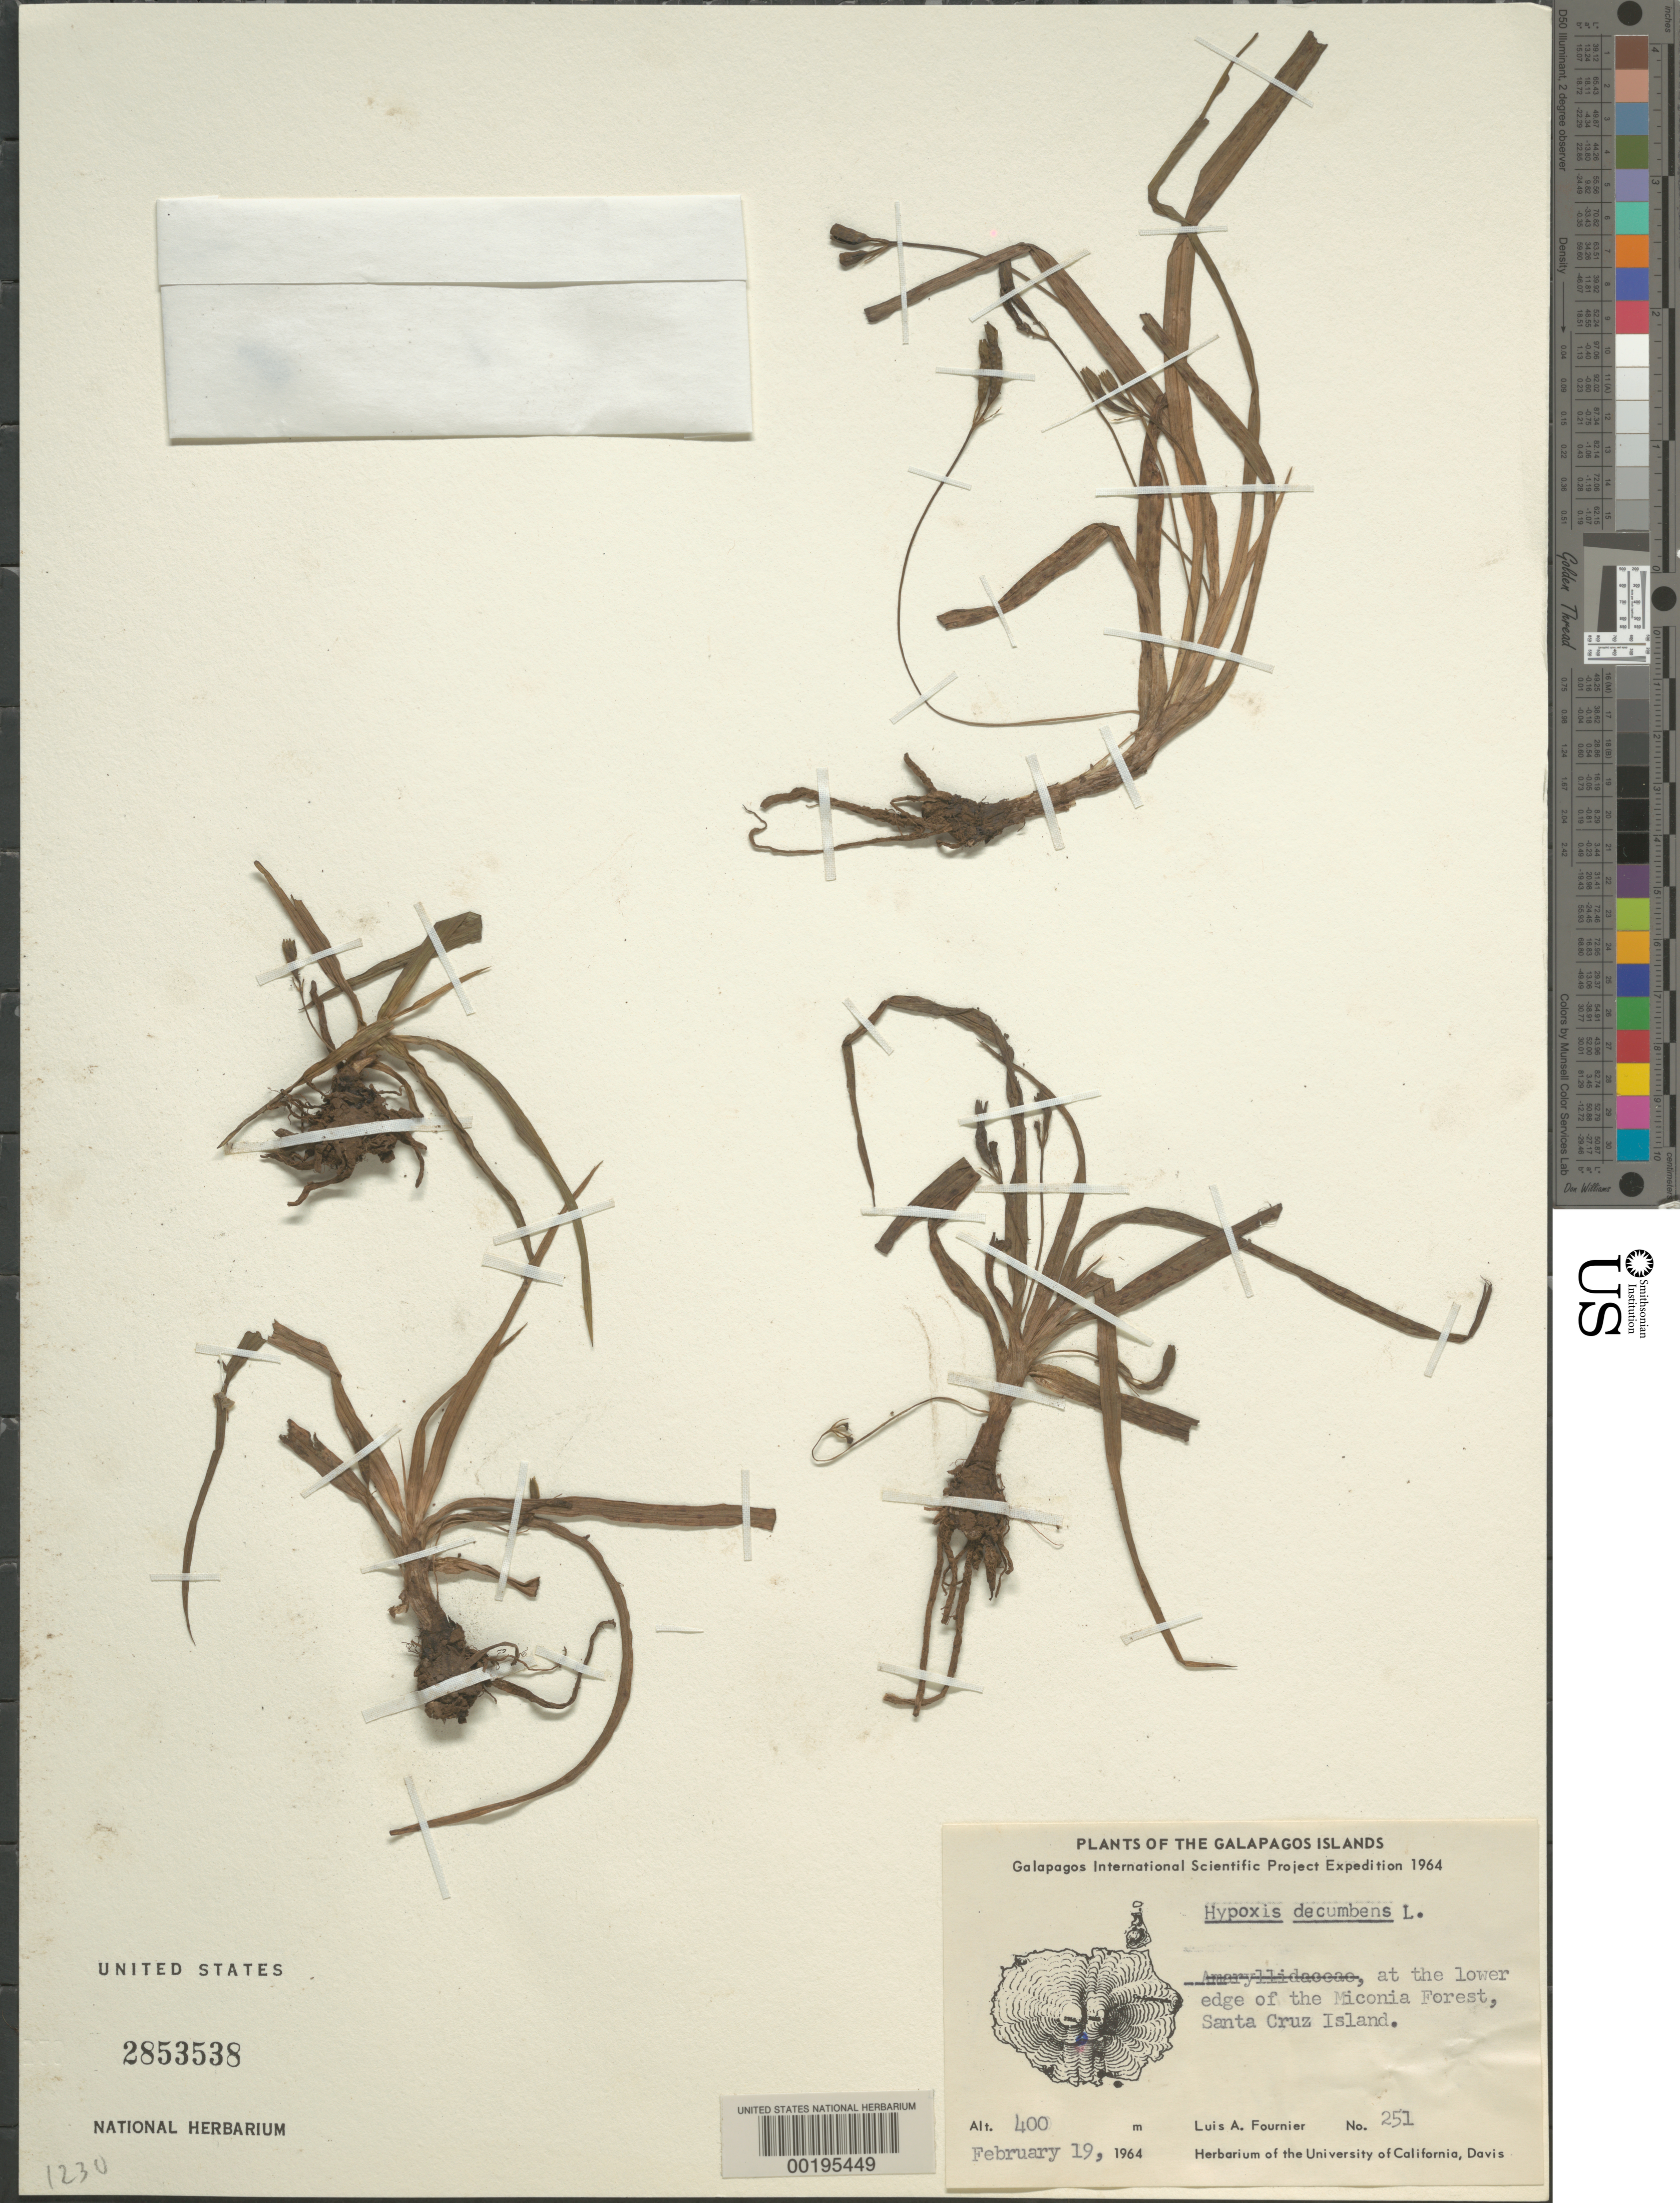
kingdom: Plantae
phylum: Tracheophyta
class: Liliopsida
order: Asparagales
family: Hypoxidaceae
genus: Hypoxis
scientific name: Hypoxis decumbens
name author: L.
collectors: L. A. Fournier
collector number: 251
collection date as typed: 19 Feb 1964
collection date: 1964-02-19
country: Ecuador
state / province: Colón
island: Santa Cruz [Indefatigable, Chaves]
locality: At the lower edge of the Miconia forest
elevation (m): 400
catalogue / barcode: US 2853538